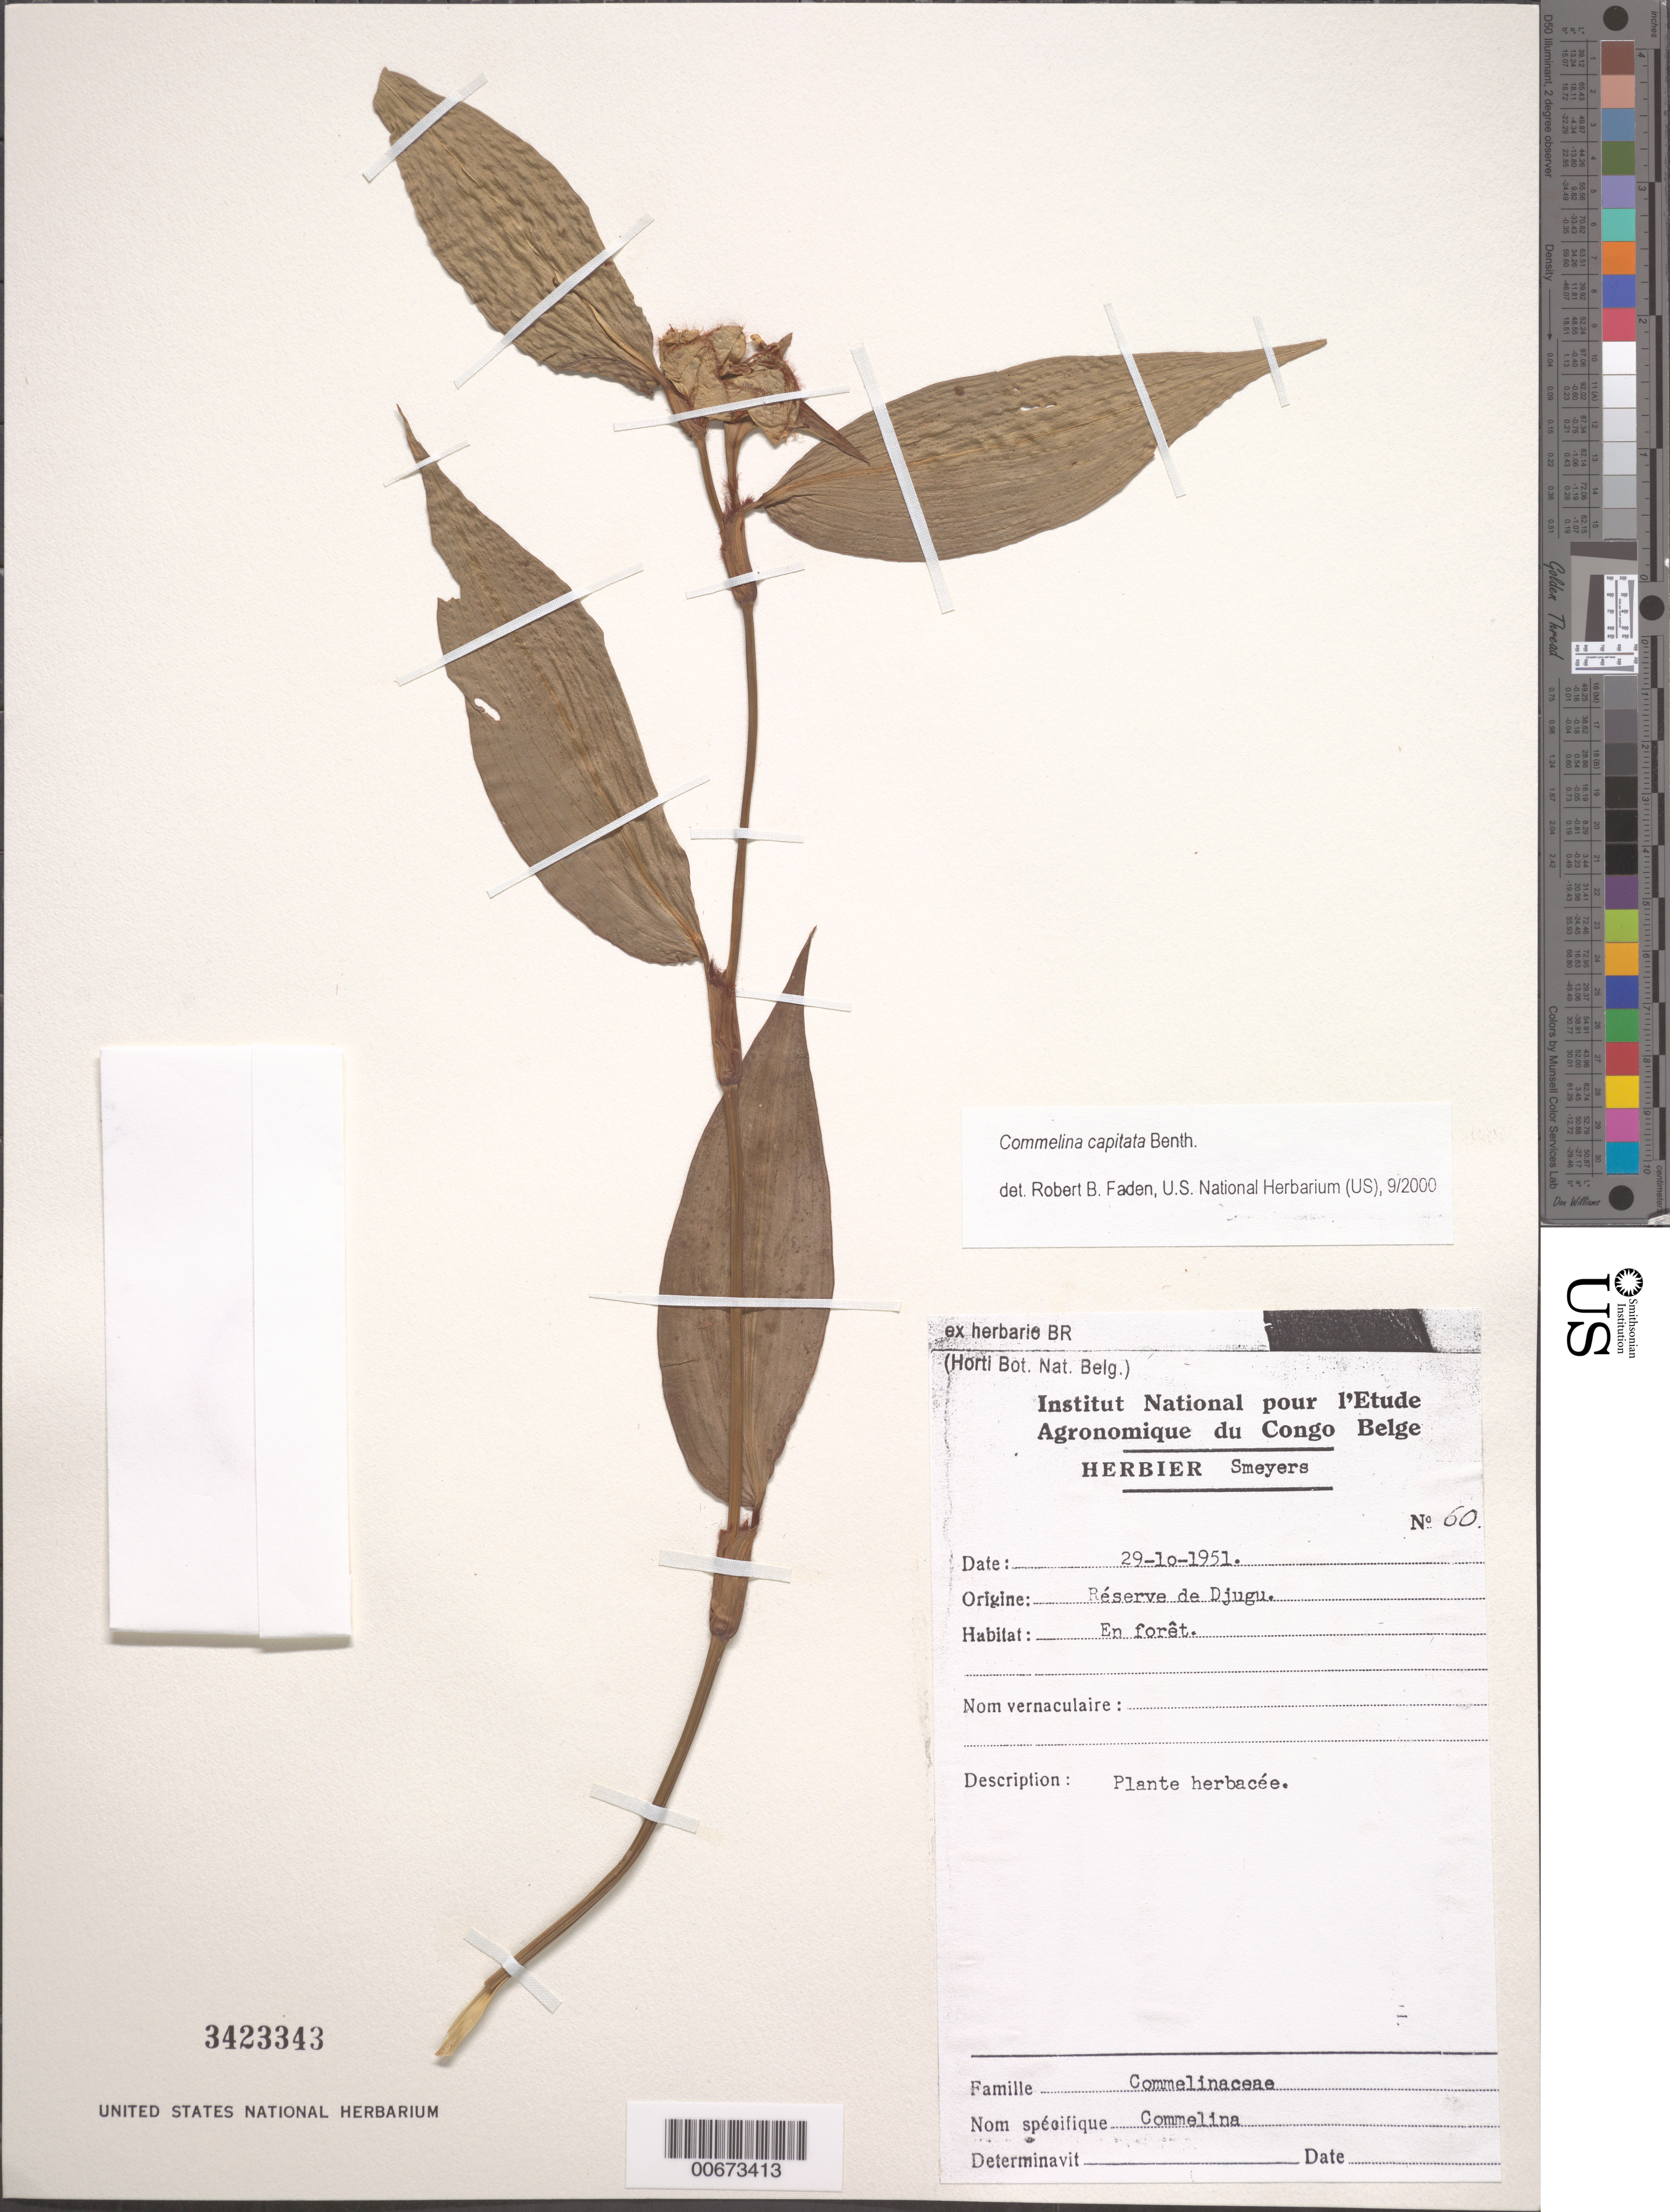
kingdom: Plantae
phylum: Tracheophyta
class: Liliopsida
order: Commelinales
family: Commelinaceae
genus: Commelina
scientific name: Commelina capitata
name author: Benth.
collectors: -. Smeyers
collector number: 60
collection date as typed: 29 Oct 1951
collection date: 1951-10-29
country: Congo, Democratic Republic of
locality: Reserve de Djugu.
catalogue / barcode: US 3423343